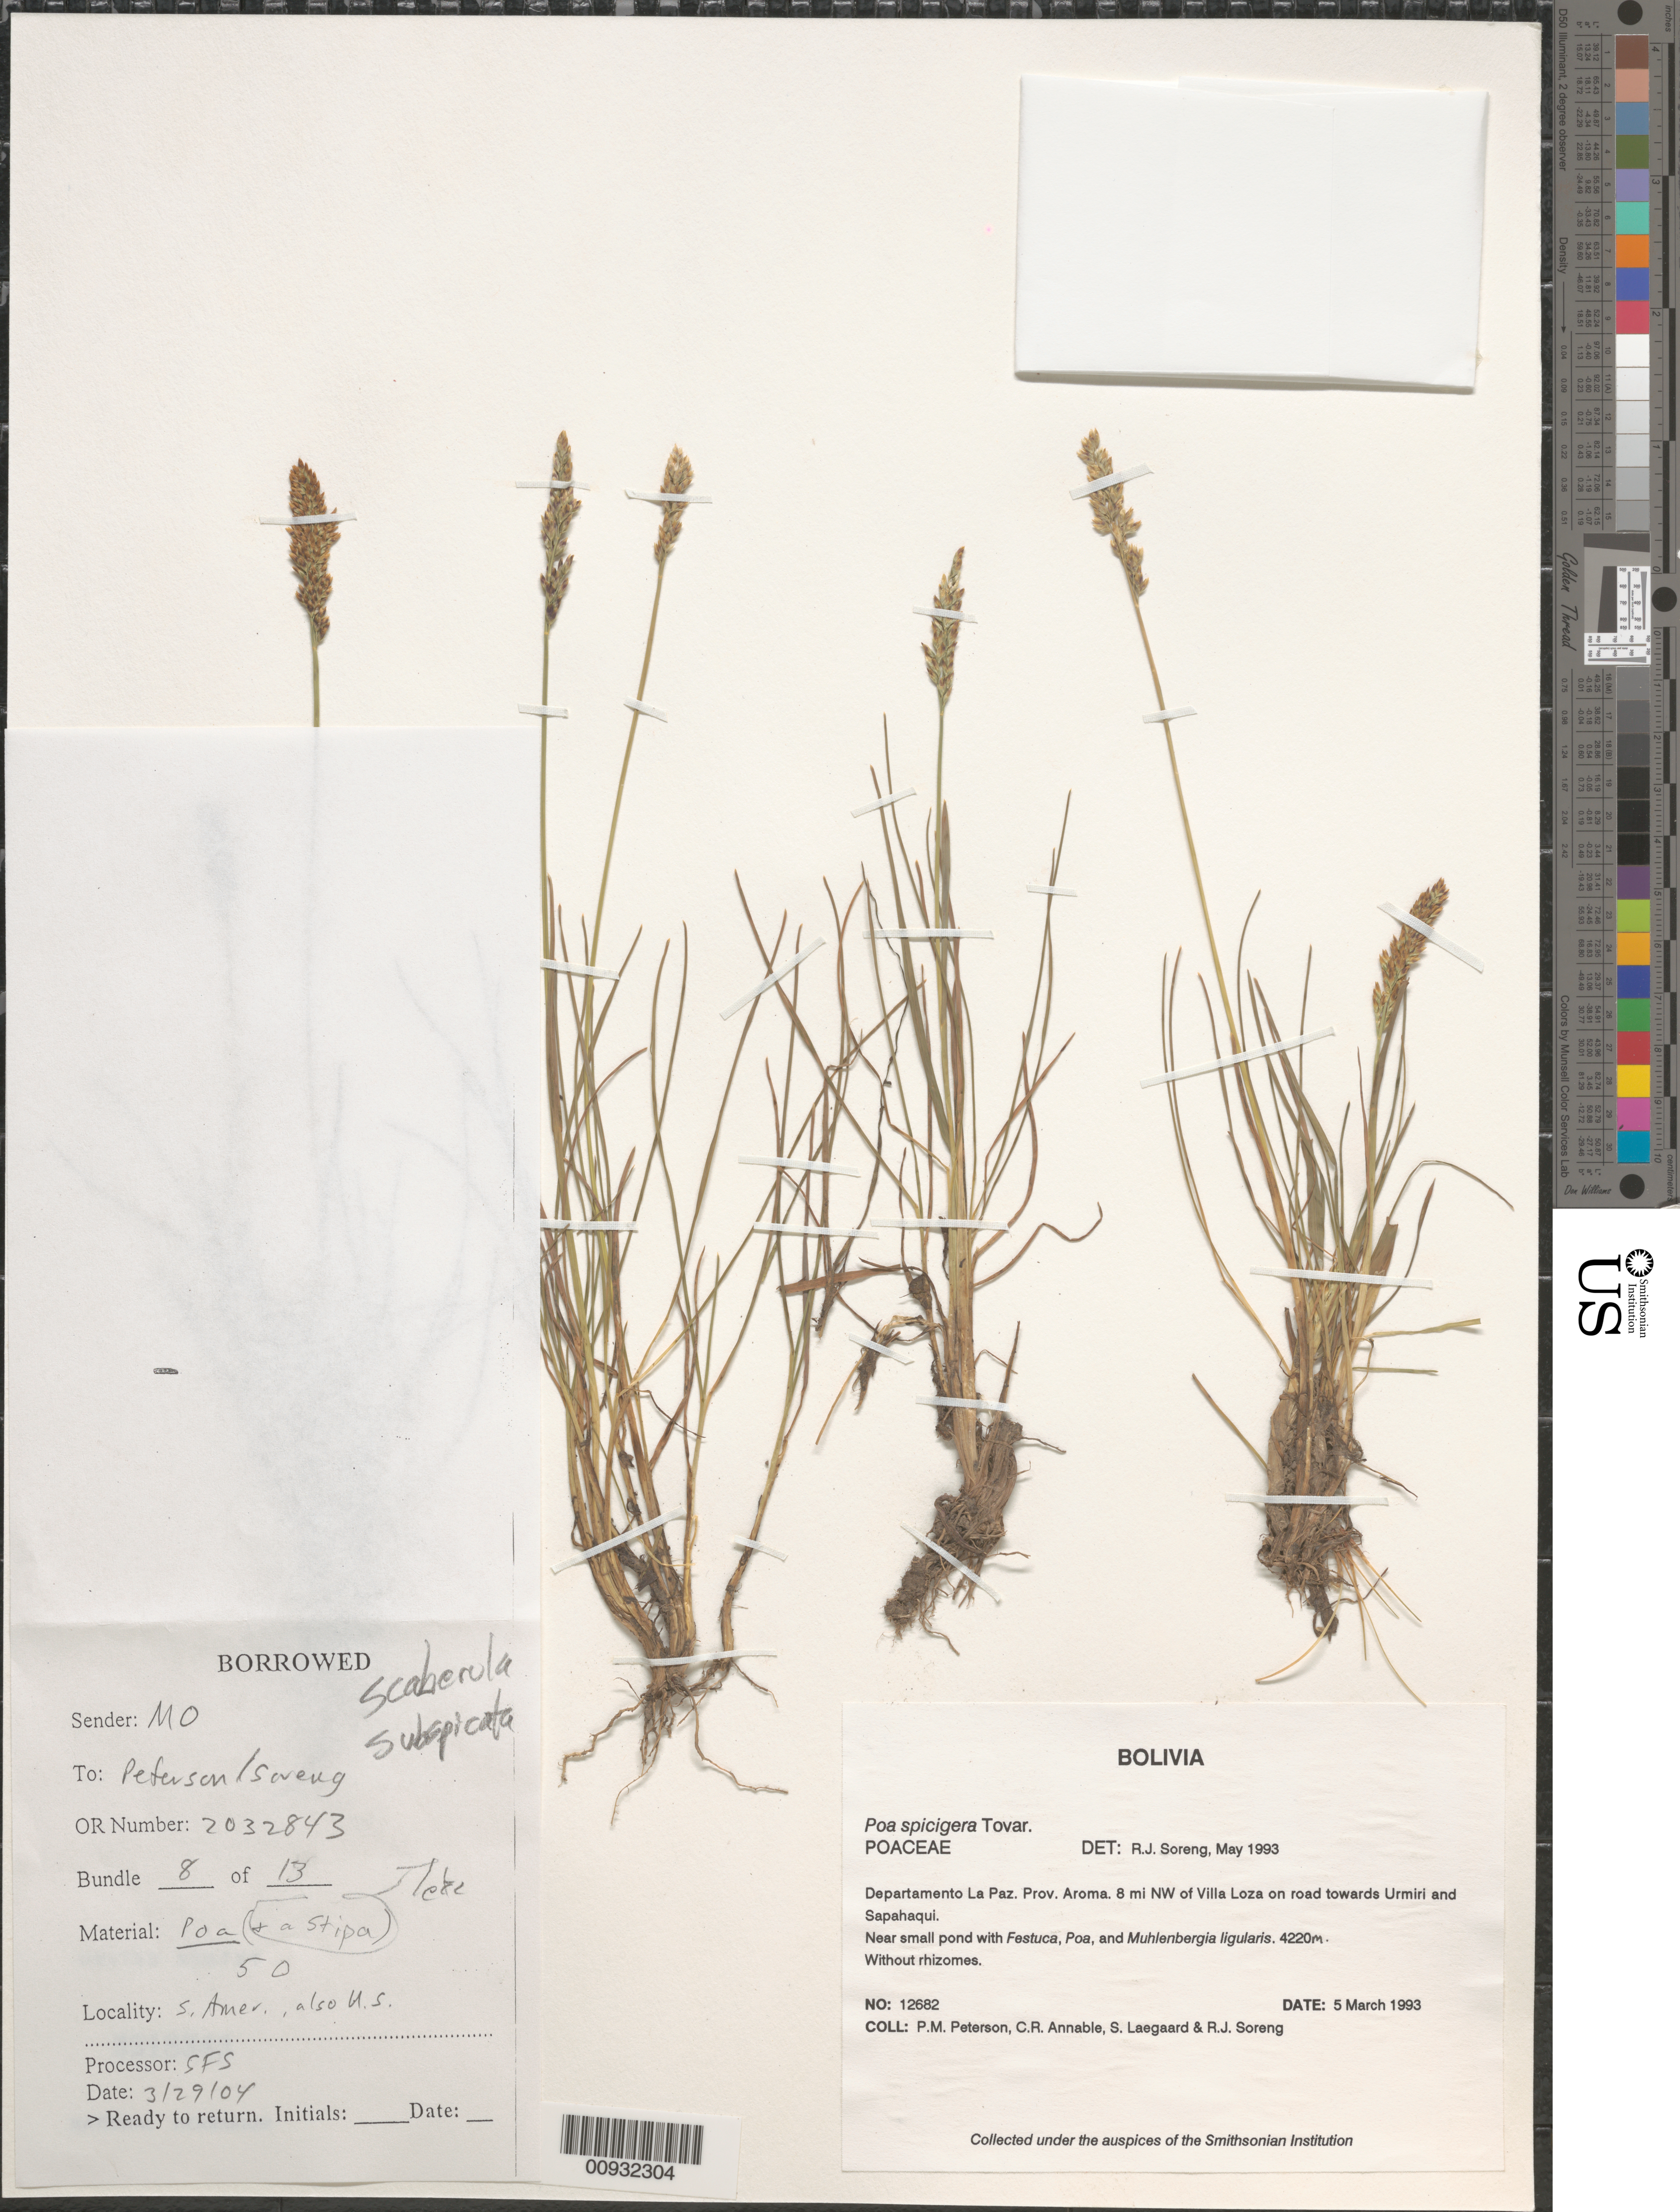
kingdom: Plantae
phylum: Tracheophyta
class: Liliopsida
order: Poales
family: Poaceae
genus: Poa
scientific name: Poa spicigera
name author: Tovar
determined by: Soreng, Robert J., Research Associate (BOT), Smithsonian Institution - National Museum of Natural History (UNITED STATES)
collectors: P. M. Peterson, C. R. Annable, S. Lægaard & R. J. Soreng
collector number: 12682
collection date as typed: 05 Mar 1993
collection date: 1993-03-05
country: Bolivia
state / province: La Paz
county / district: Prov. Aroma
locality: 8 mi NW of Villa Loza on road towards Urmiri and Sapahaqui.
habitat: Near small pond with Festuca, Poa, and Muhlenbergia ligularis.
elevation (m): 4220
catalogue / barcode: US 3518343